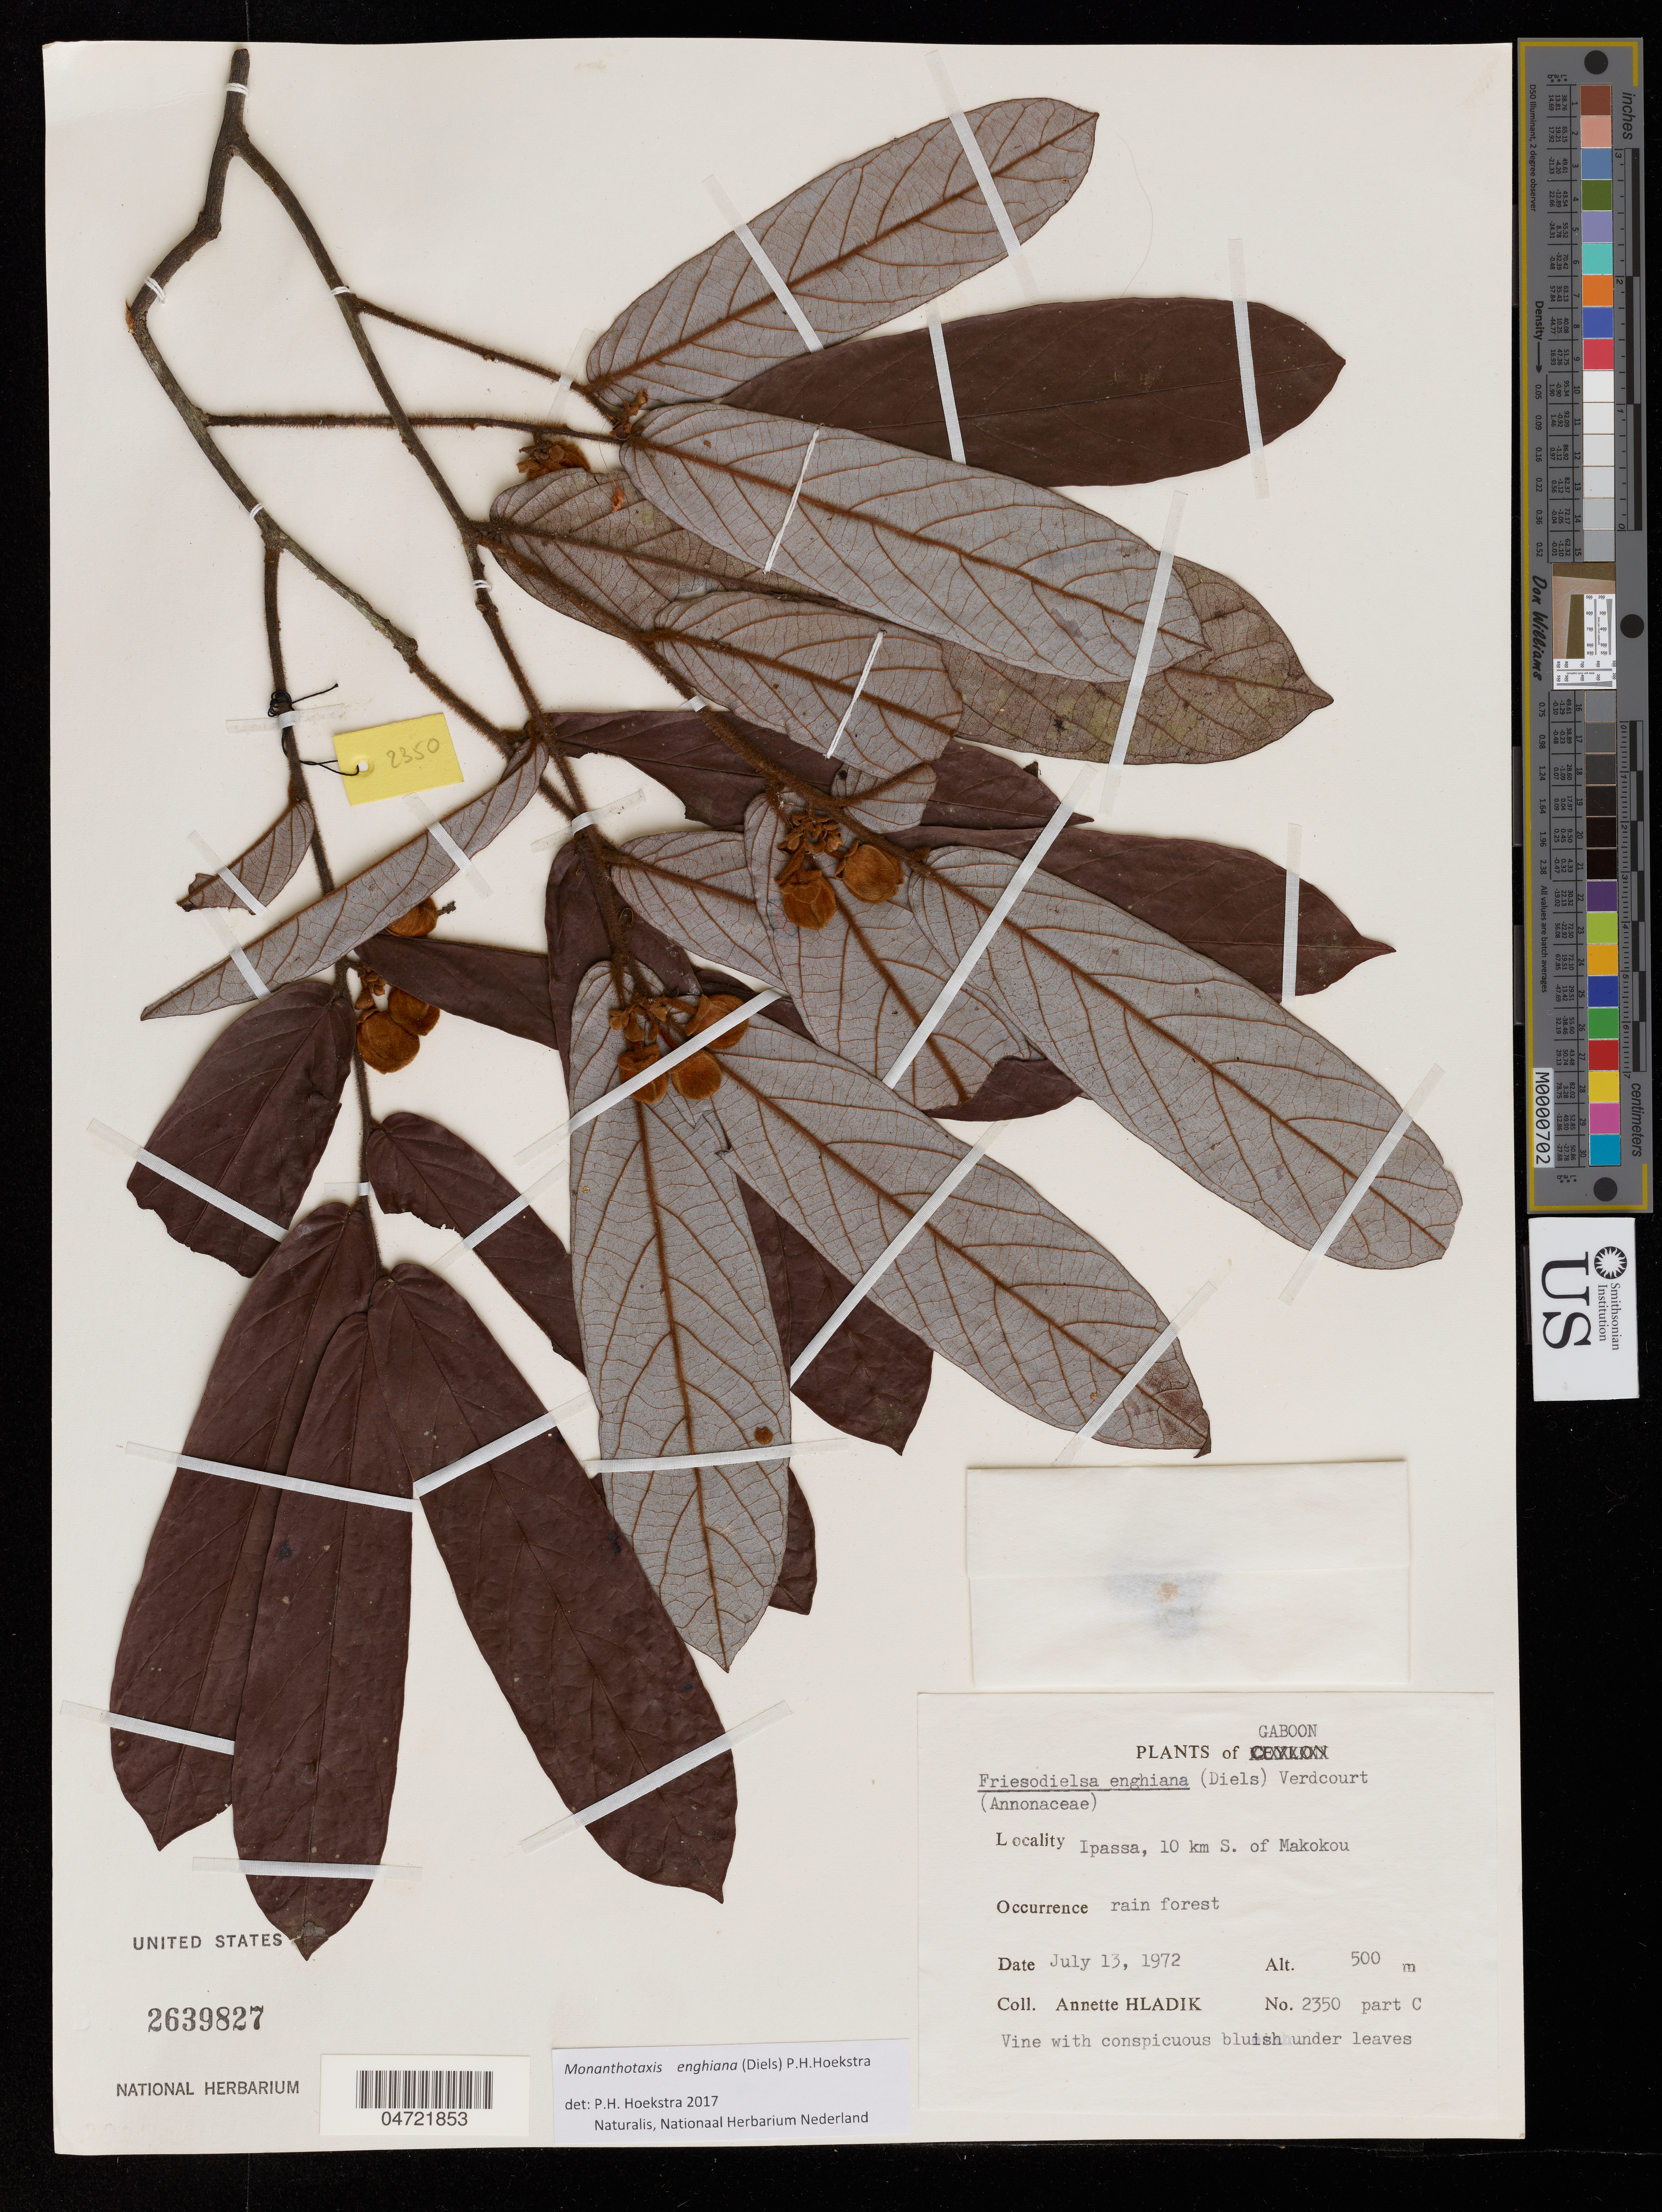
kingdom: Plantae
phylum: Tracheophyta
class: Magnoliopsida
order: Magnoliales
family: Annonaceae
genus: Monanthotaxis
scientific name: Monanthotaxis enghiana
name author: (Diels) P.H. Hoekstra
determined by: Hoekstra, P. H.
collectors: A. Hladik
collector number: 2350 C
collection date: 1972-07-13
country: Gabon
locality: Gaboon, Ipassa, 10 km S. of Makokou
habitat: Rain forest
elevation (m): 500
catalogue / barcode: US 2639827